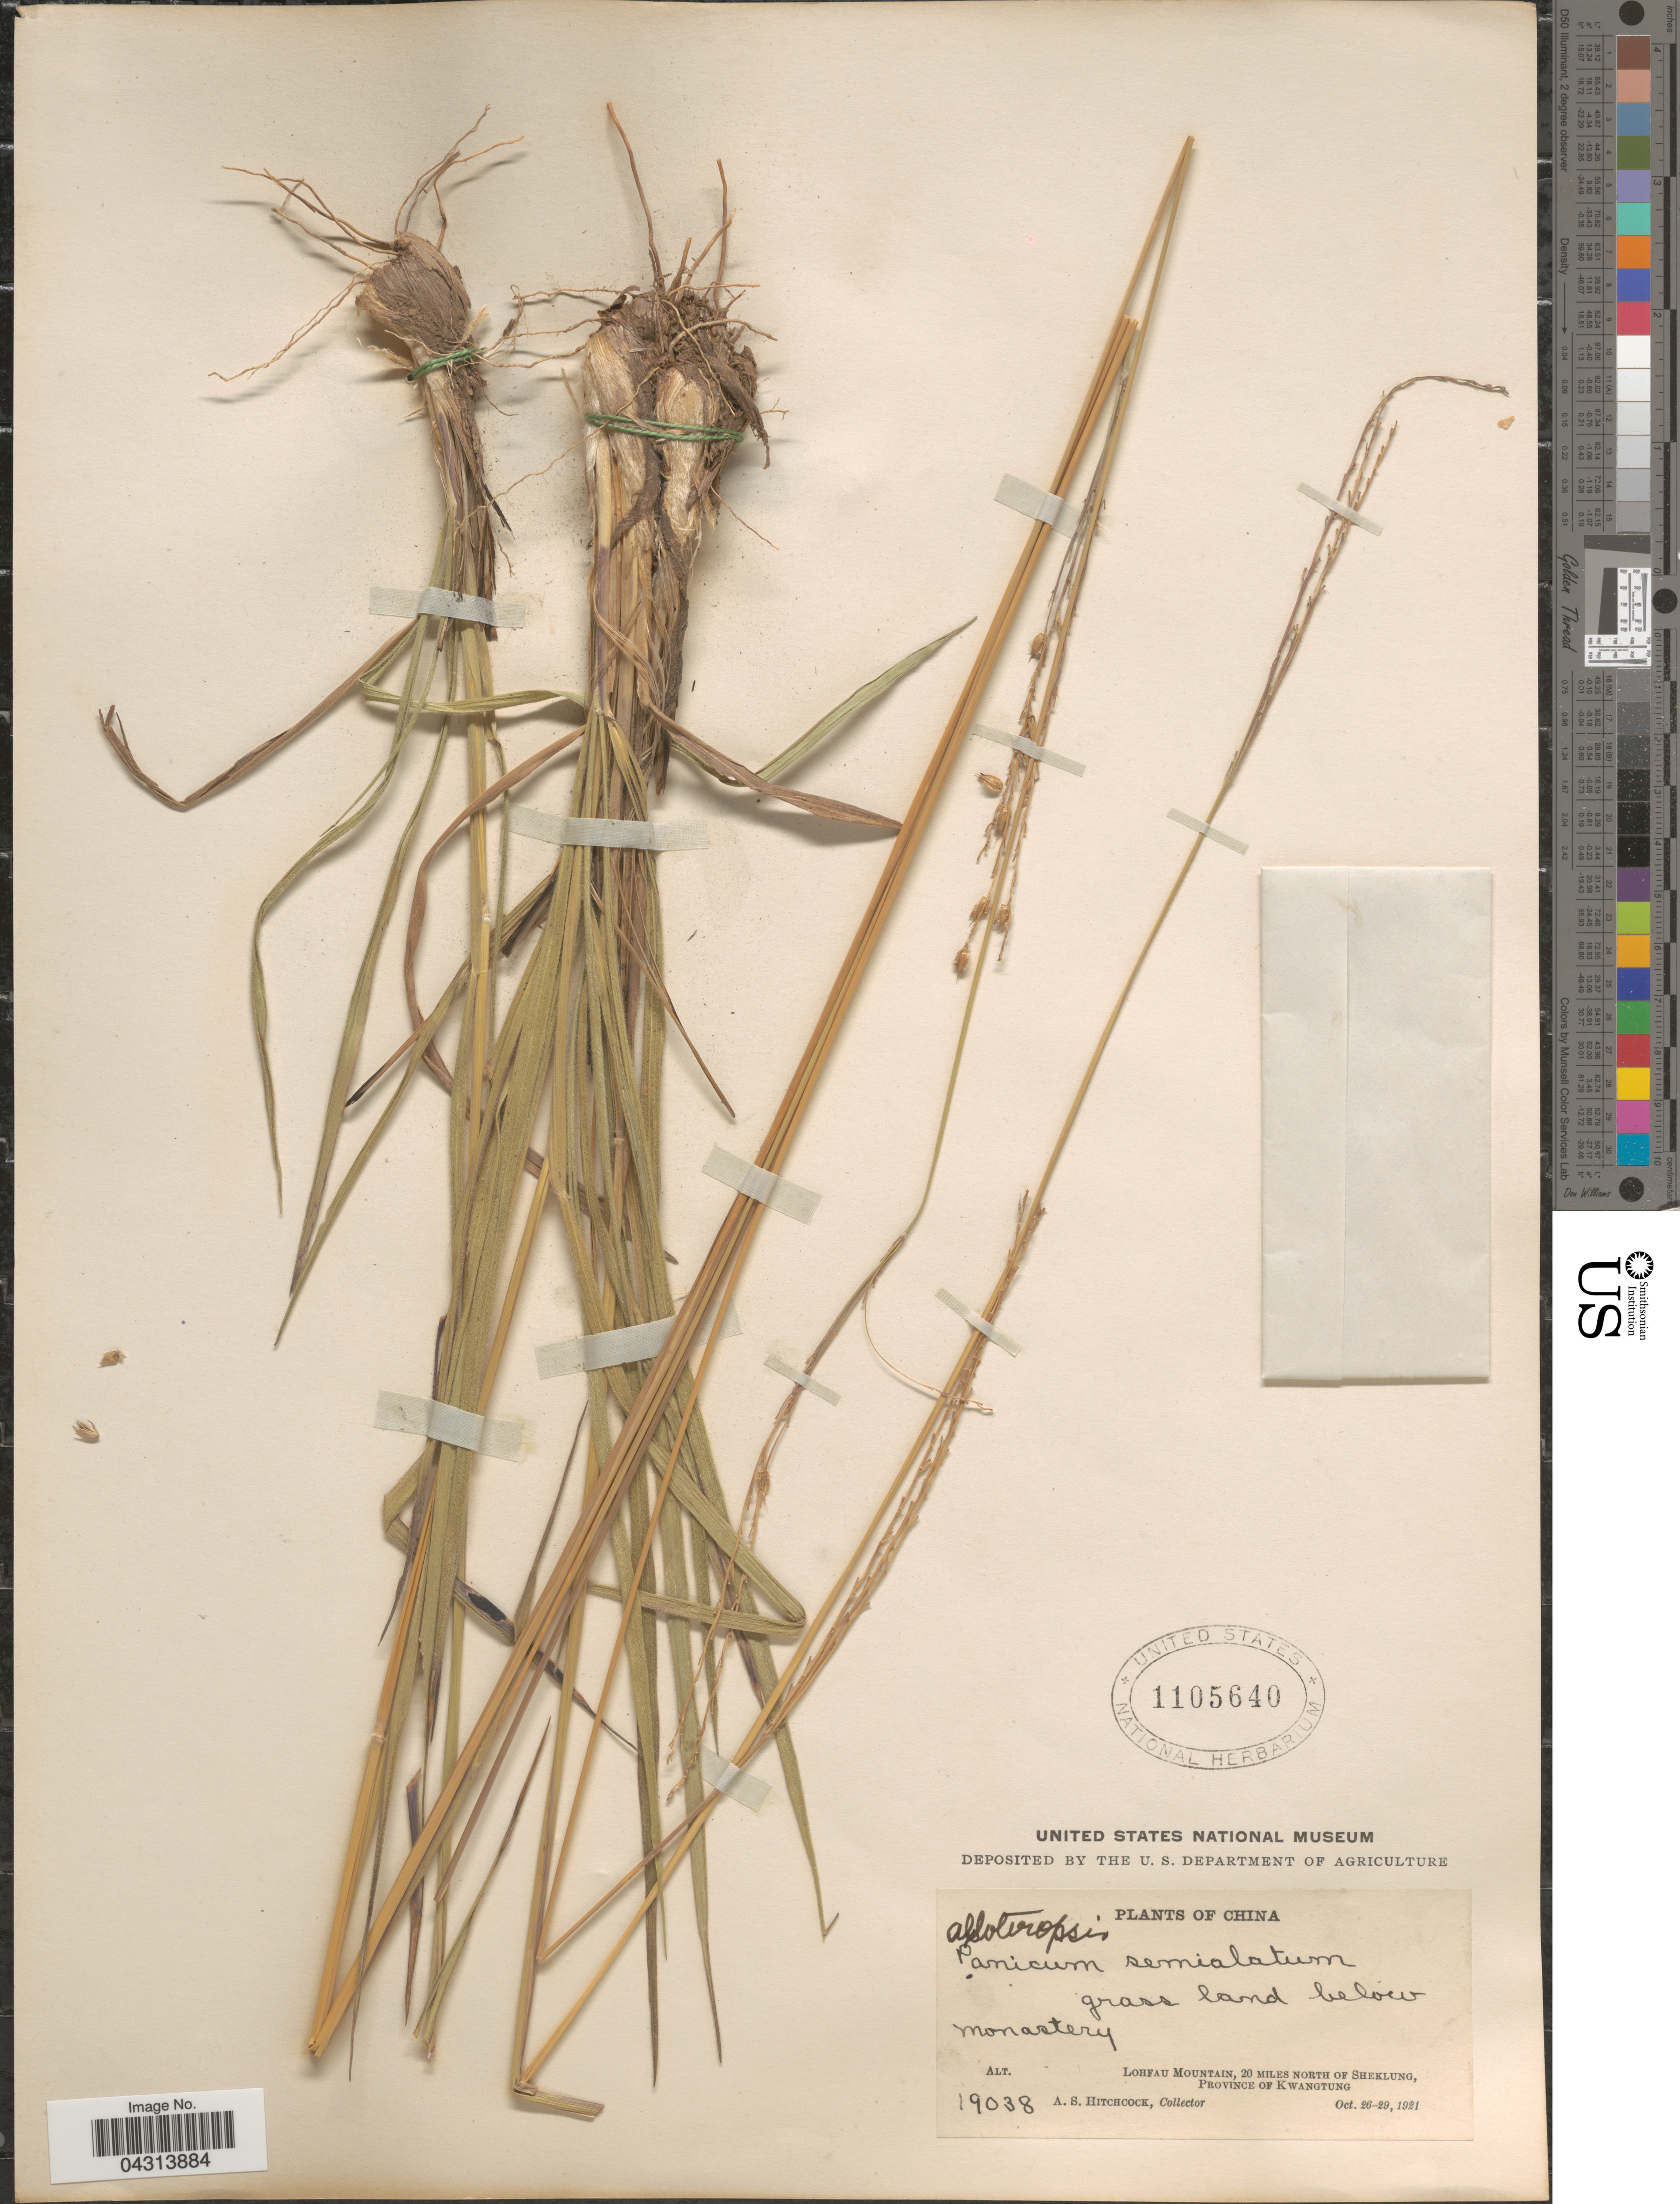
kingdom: Plantae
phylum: Tracheophyta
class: Liliopsida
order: Poales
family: Poaceae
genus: Alloteropsis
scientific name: Alloteropsis semialata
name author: (R. Br.) Hitchc.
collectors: A. S. Hitchcock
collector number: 19038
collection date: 1921-10-26/1921-10-29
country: China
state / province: Guangdong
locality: Lohfau Mountain, 20 Miles North Of Sheklung, Province of Kwangtung.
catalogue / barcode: US 1105640